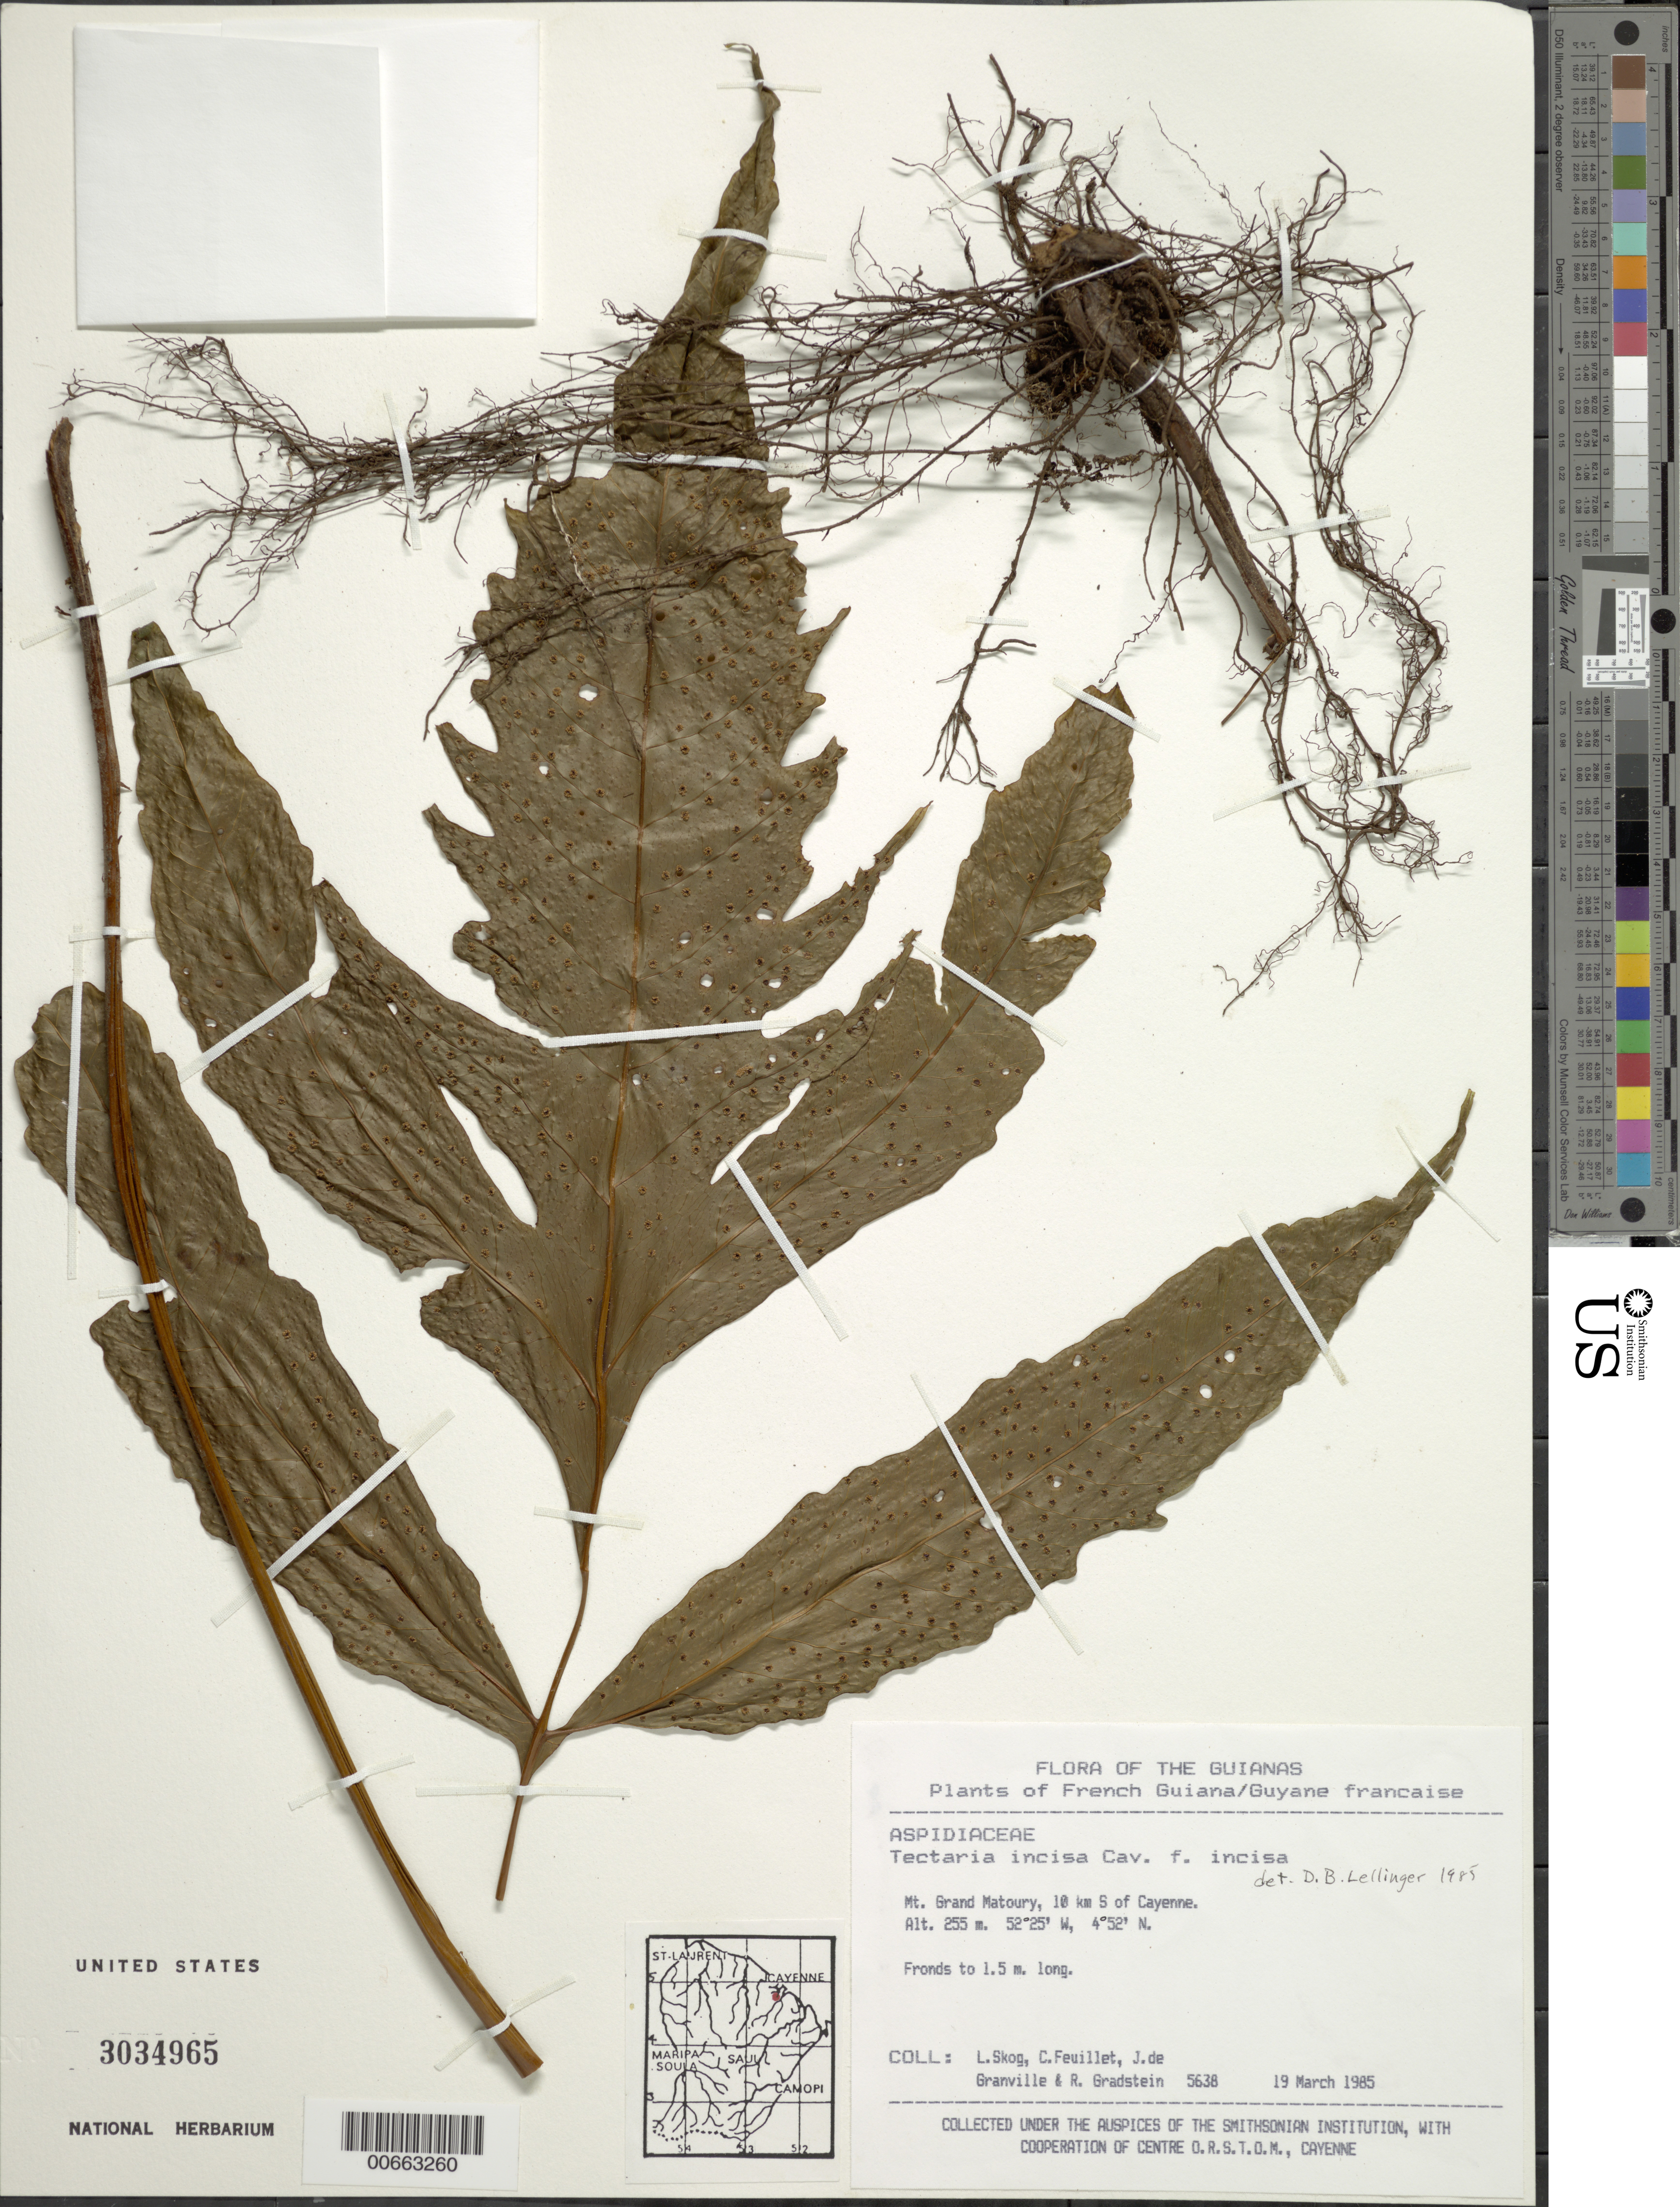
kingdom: Plantae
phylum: Tracheophyta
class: Polypodiopsida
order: Polypodiales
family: Tectariaceae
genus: Tectaria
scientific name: Tectaria incisa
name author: Cav.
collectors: L. E. Skog, C. Feuillet, J.-J. de Granville & R. Gradstein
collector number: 5638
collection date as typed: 19 March 1985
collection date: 1985-03-19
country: French Guiana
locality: Mt. Grand Matoury, 10 km S of Cayenne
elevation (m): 255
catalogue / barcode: US 3034965